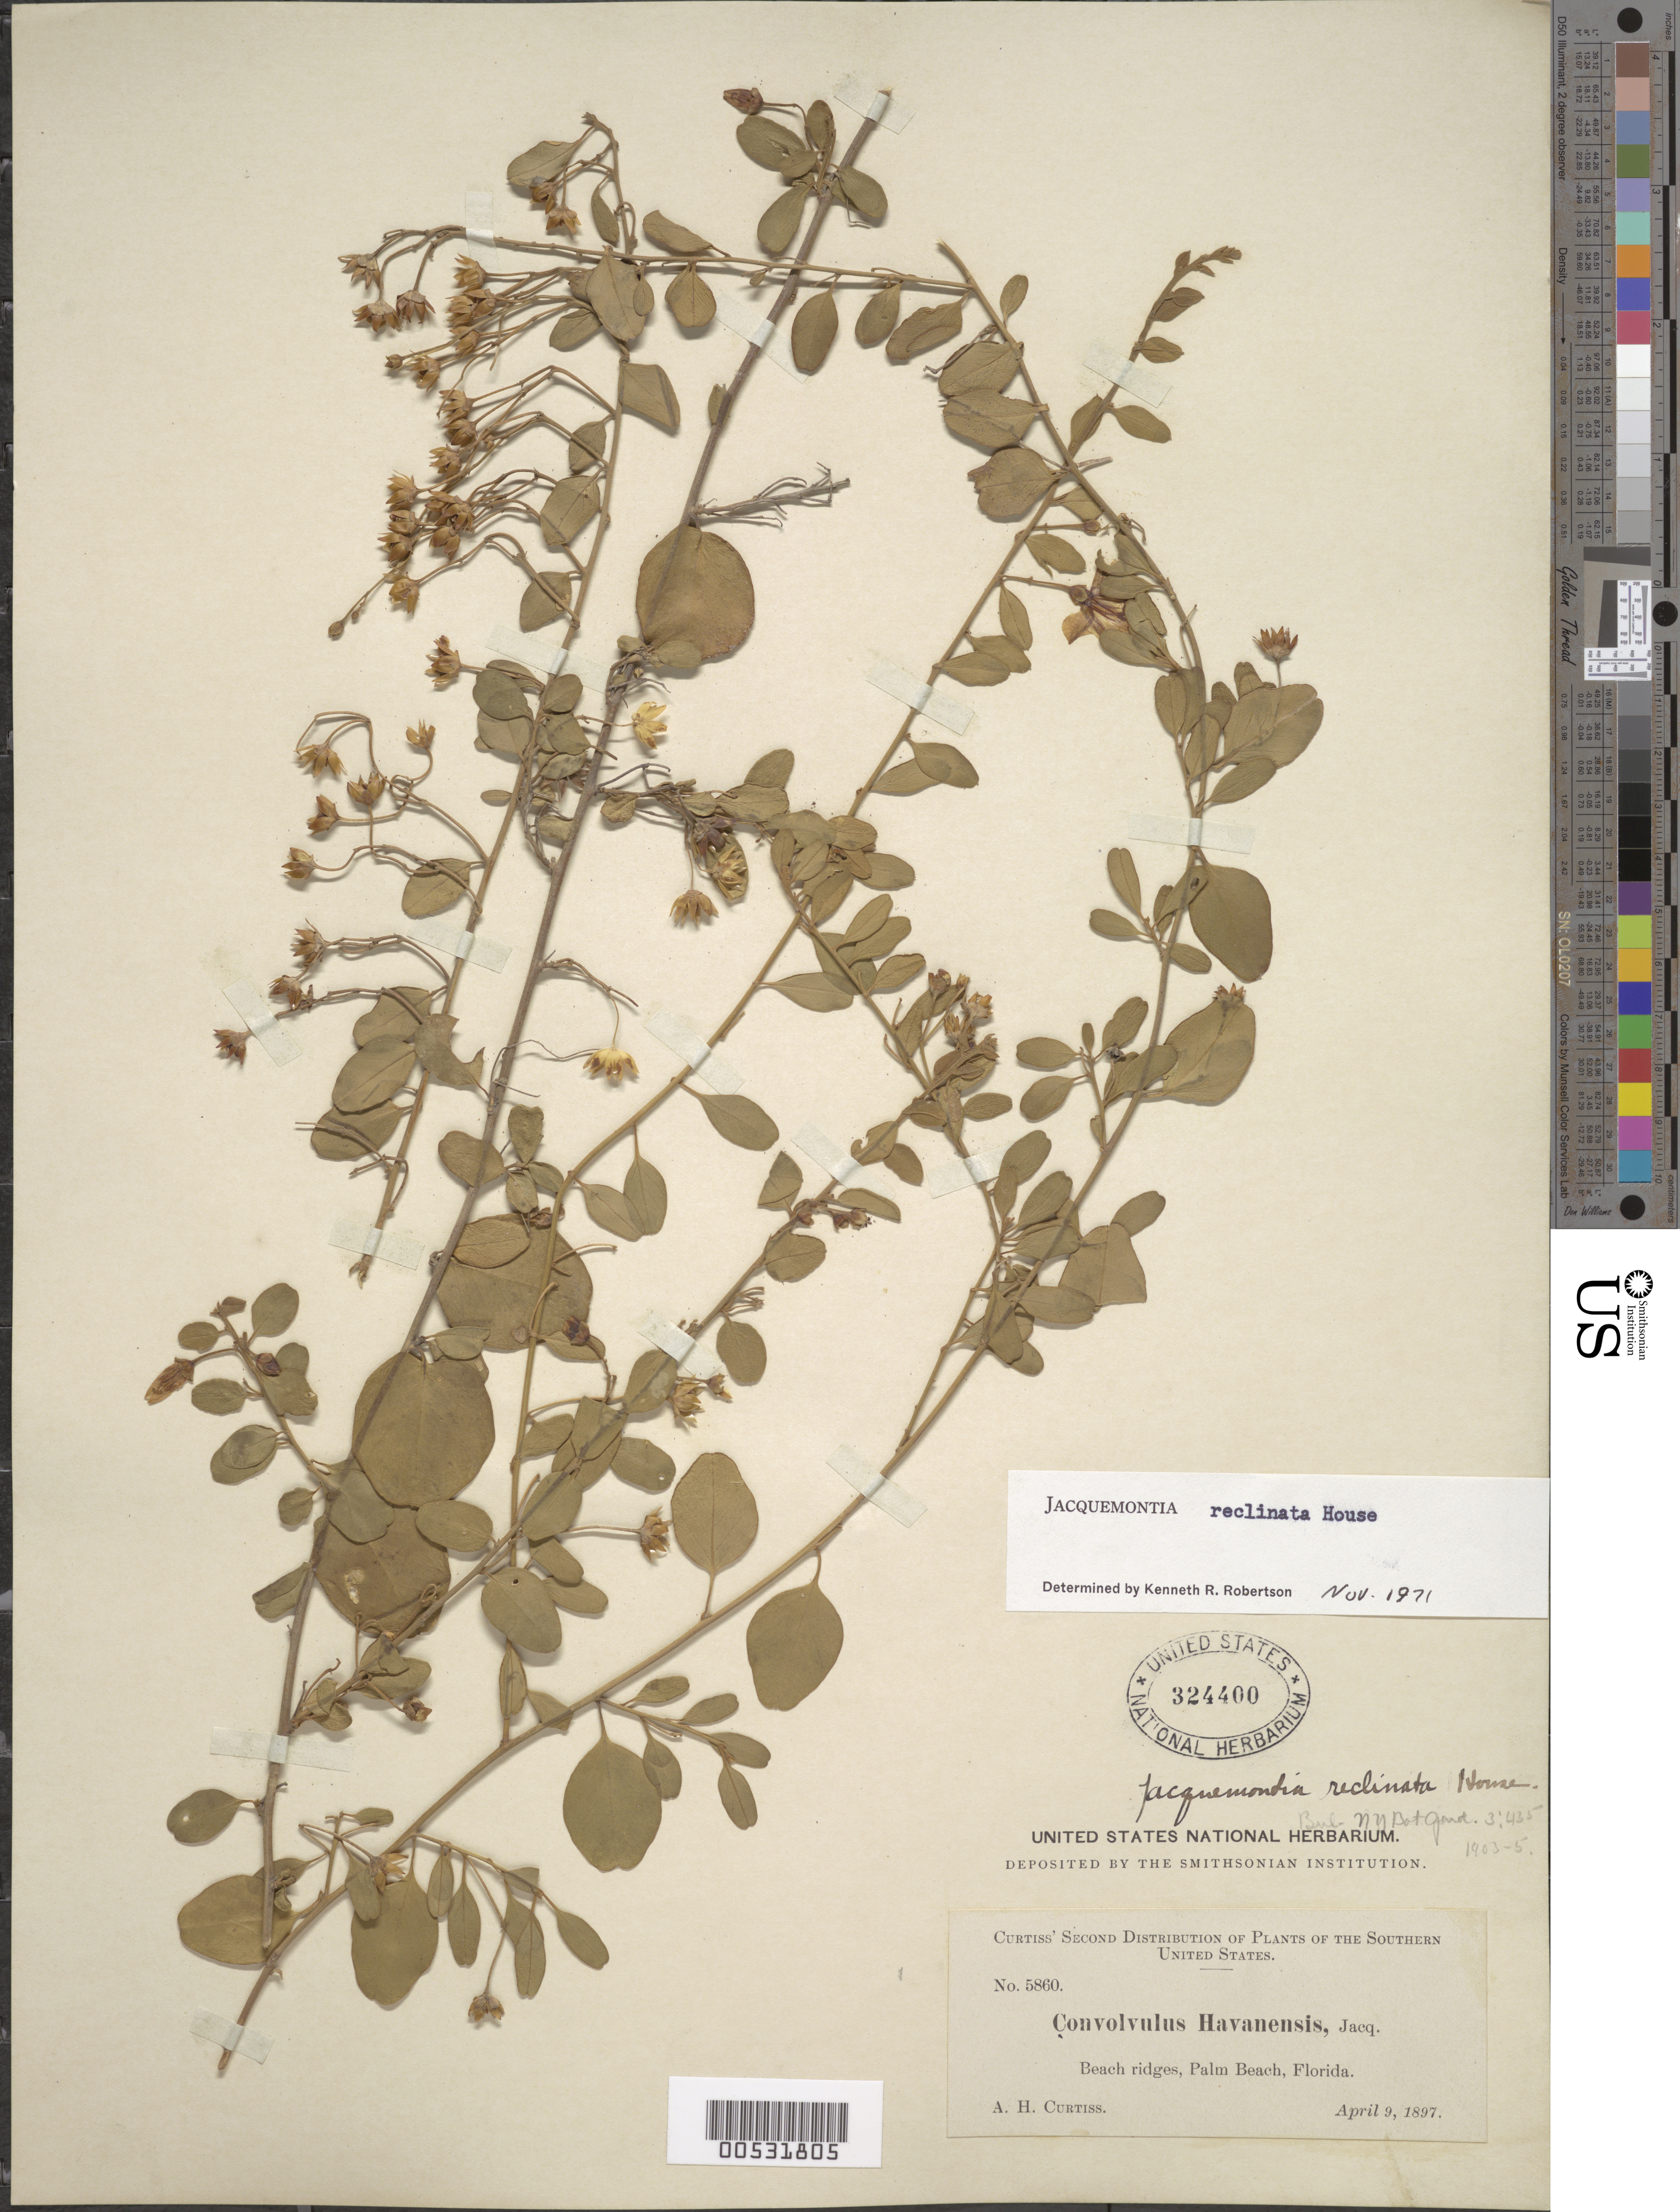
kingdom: Plantae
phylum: Tracheophyta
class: Magnoliopsida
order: Solanales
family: Convolvulaceae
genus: Jacquemontia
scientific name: Jacquemontia reclinata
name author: House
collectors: A. H. Curtiss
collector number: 5860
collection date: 1897-04-09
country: United States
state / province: Florida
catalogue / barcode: US 324400